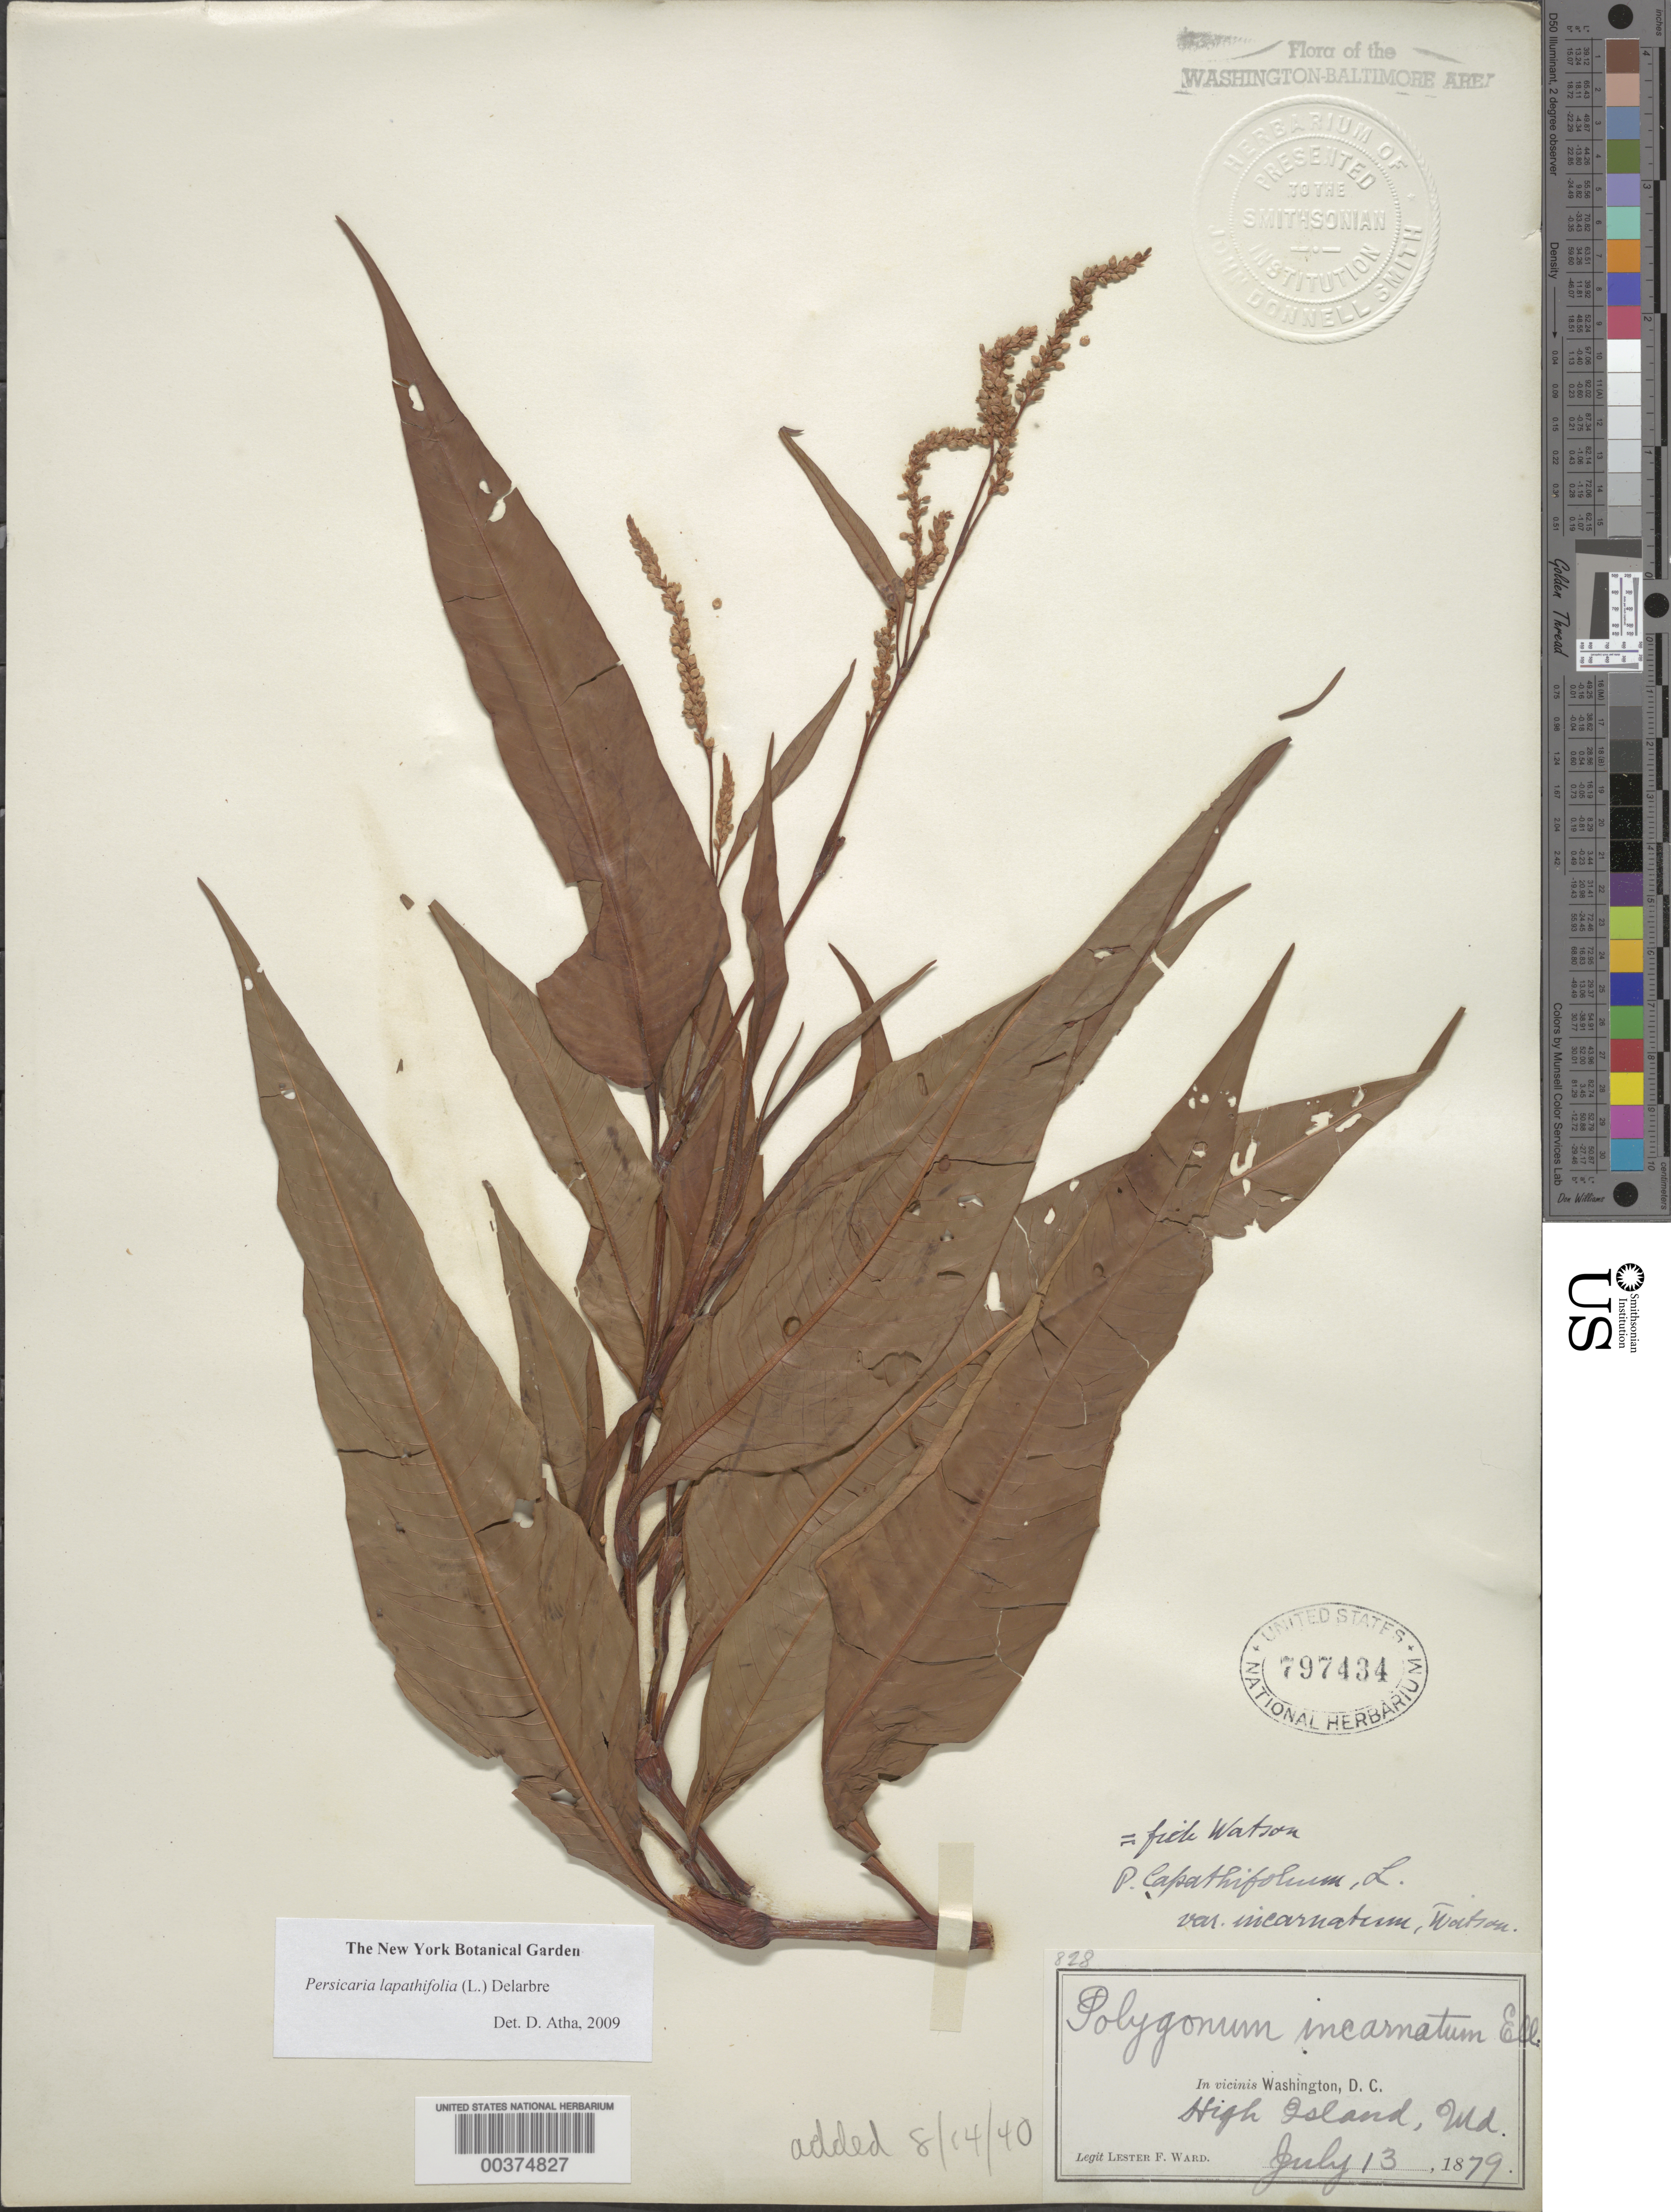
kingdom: Plantae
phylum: Tracheophyta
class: Magnoliopsida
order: Caryophyllales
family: Polygonaceae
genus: Persicaria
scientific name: Persicaria lapathifolia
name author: (L.) Delarbre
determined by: Atha, D. E.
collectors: L. F. Ward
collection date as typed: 13 Jul 1879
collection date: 1879-07-13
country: United States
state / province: Maryland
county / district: Montgomery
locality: High Island C. & O. Canal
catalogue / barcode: US 797434